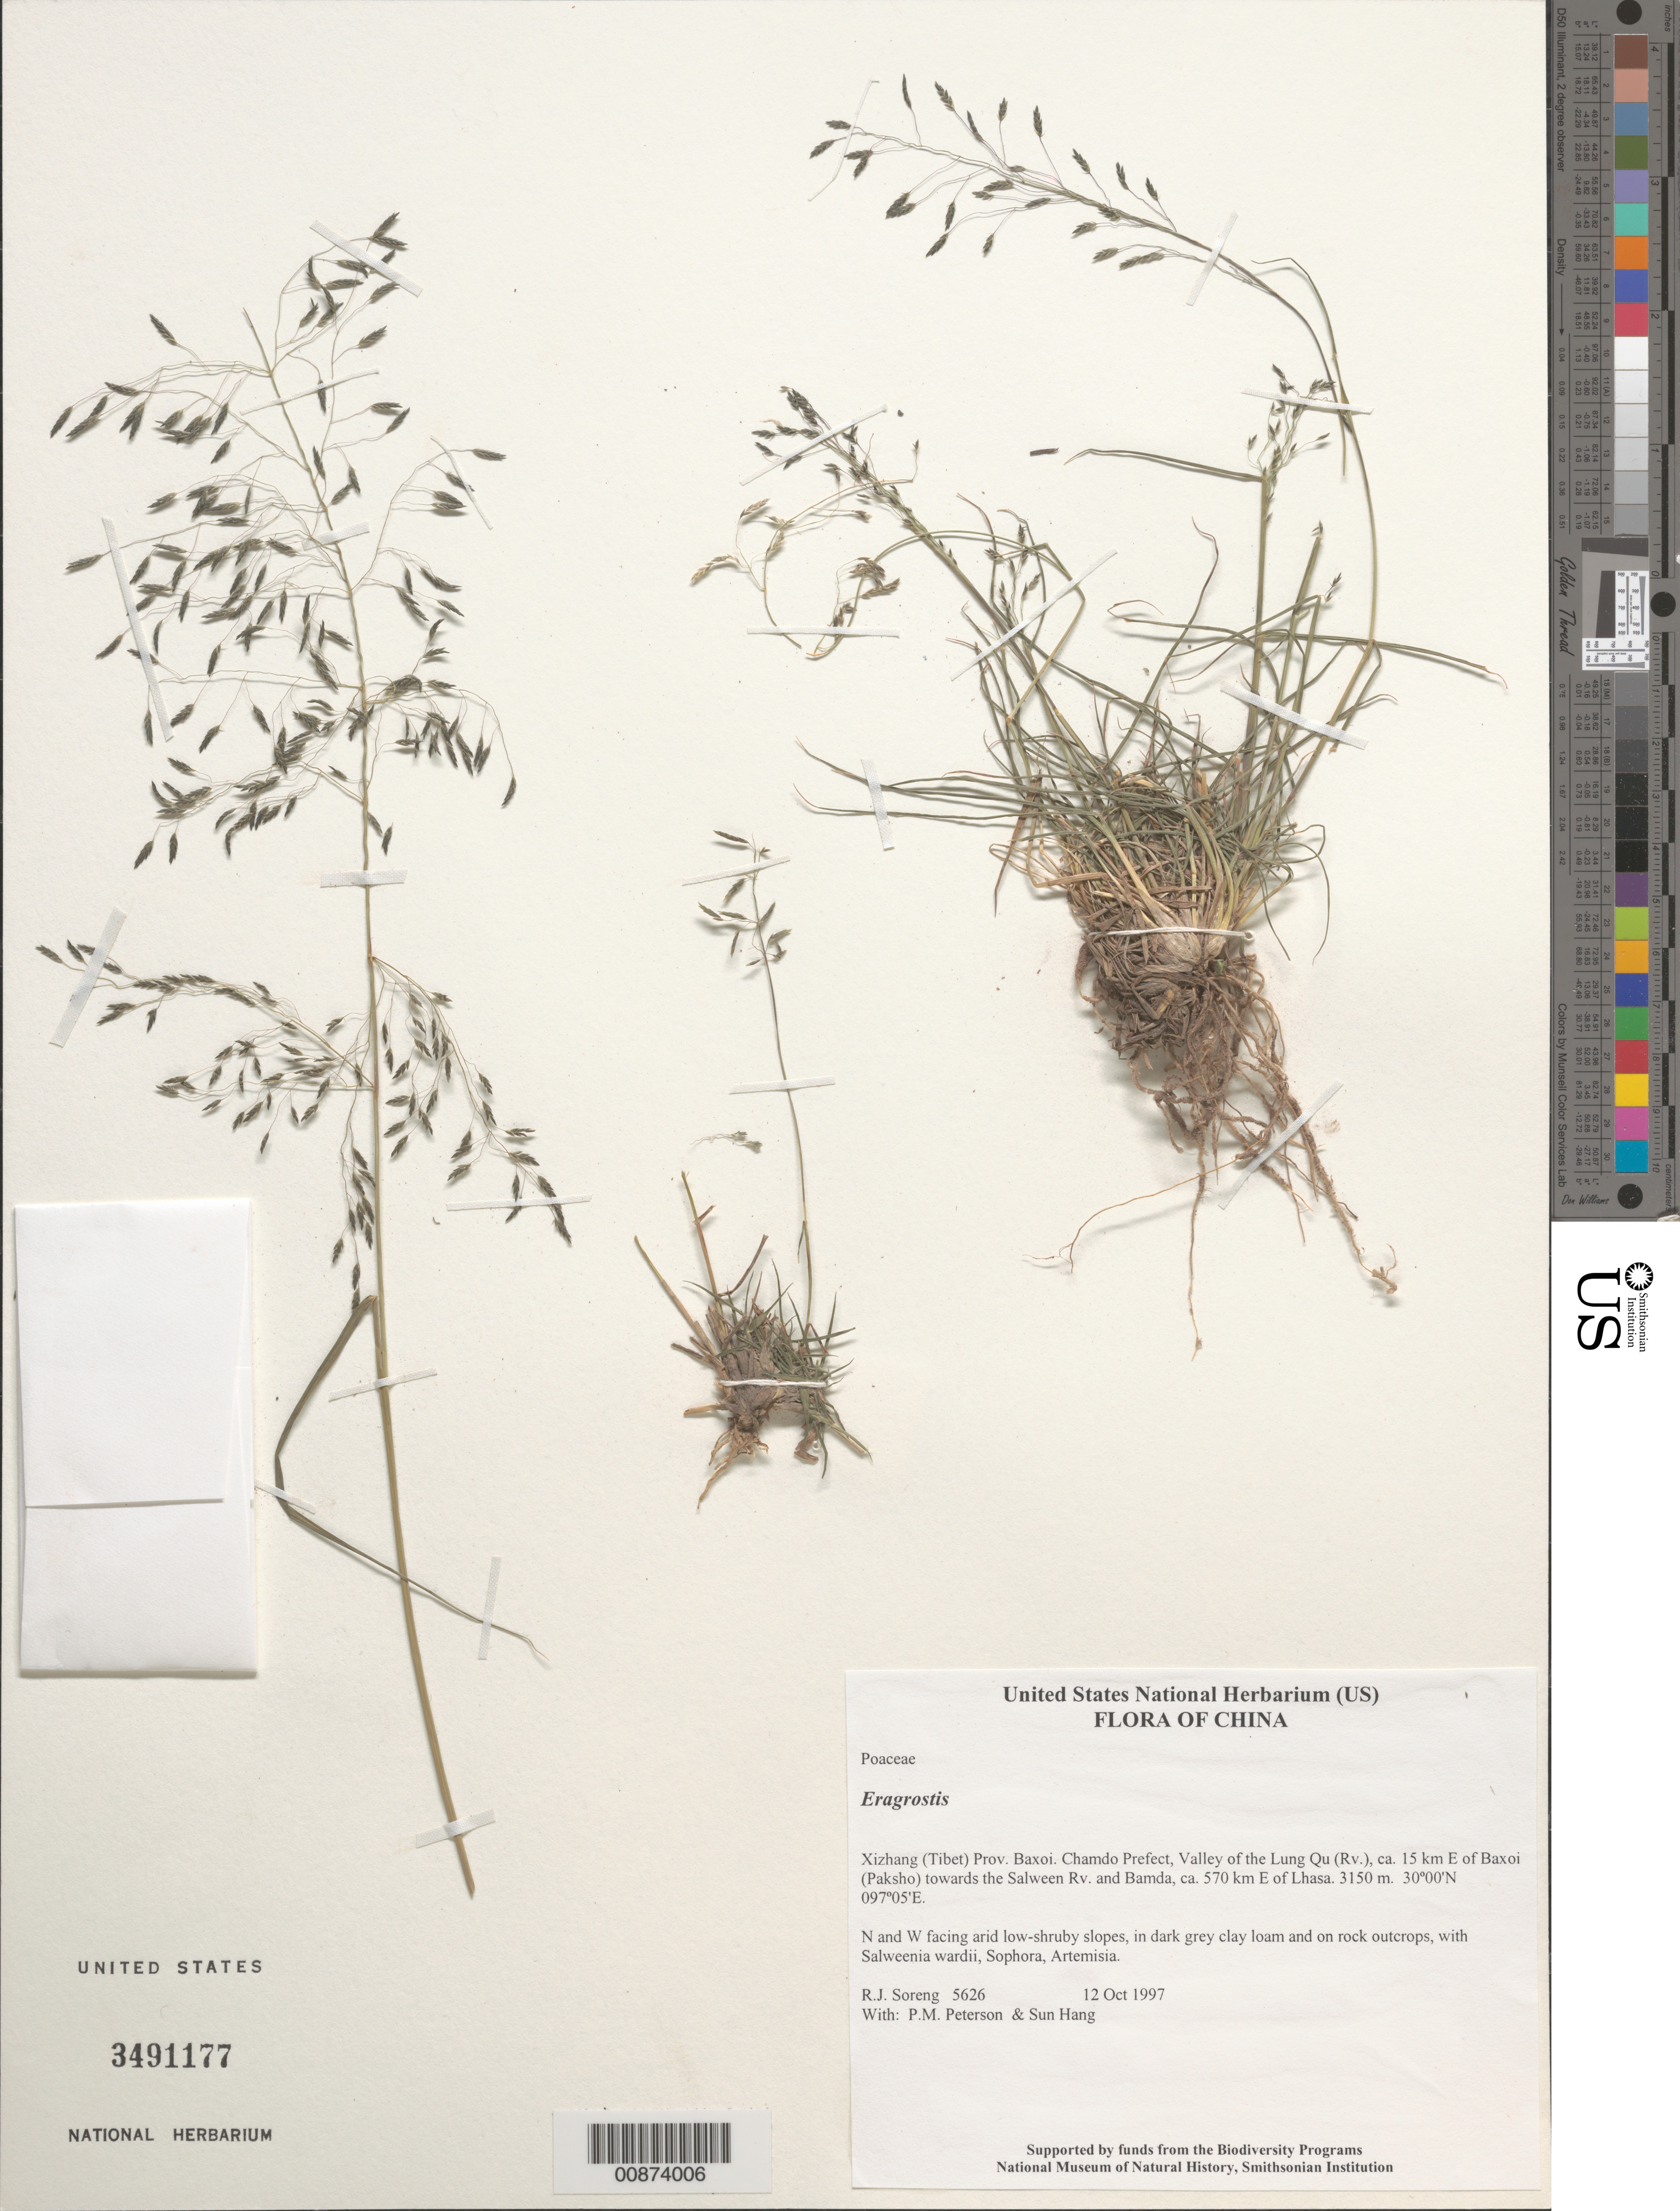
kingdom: Plantae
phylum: Tracheophyta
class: Liliopsida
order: Poales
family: Poaceae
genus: Eragrostis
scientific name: Eragrostis sp.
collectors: R. J. Soreng, P. M. Peterson & Sun Hang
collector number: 5626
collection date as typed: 12 Oct 1997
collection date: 1997-10-12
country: China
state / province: Xizang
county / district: Baxoi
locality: Chamdo Prefect, Valley of the Lung Qu (Rv.), ca. 15 km E of Baxoi (Paksho) towards the Salween Rv. and Bamda, ca. 570 km E of Lhasa.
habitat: N and W facing arid low-shruby slopes, in dark grey clay loam and on rock outcrops, with Salweenia wardii, Sophora, Artemisia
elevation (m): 3150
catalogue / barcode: US 3491177